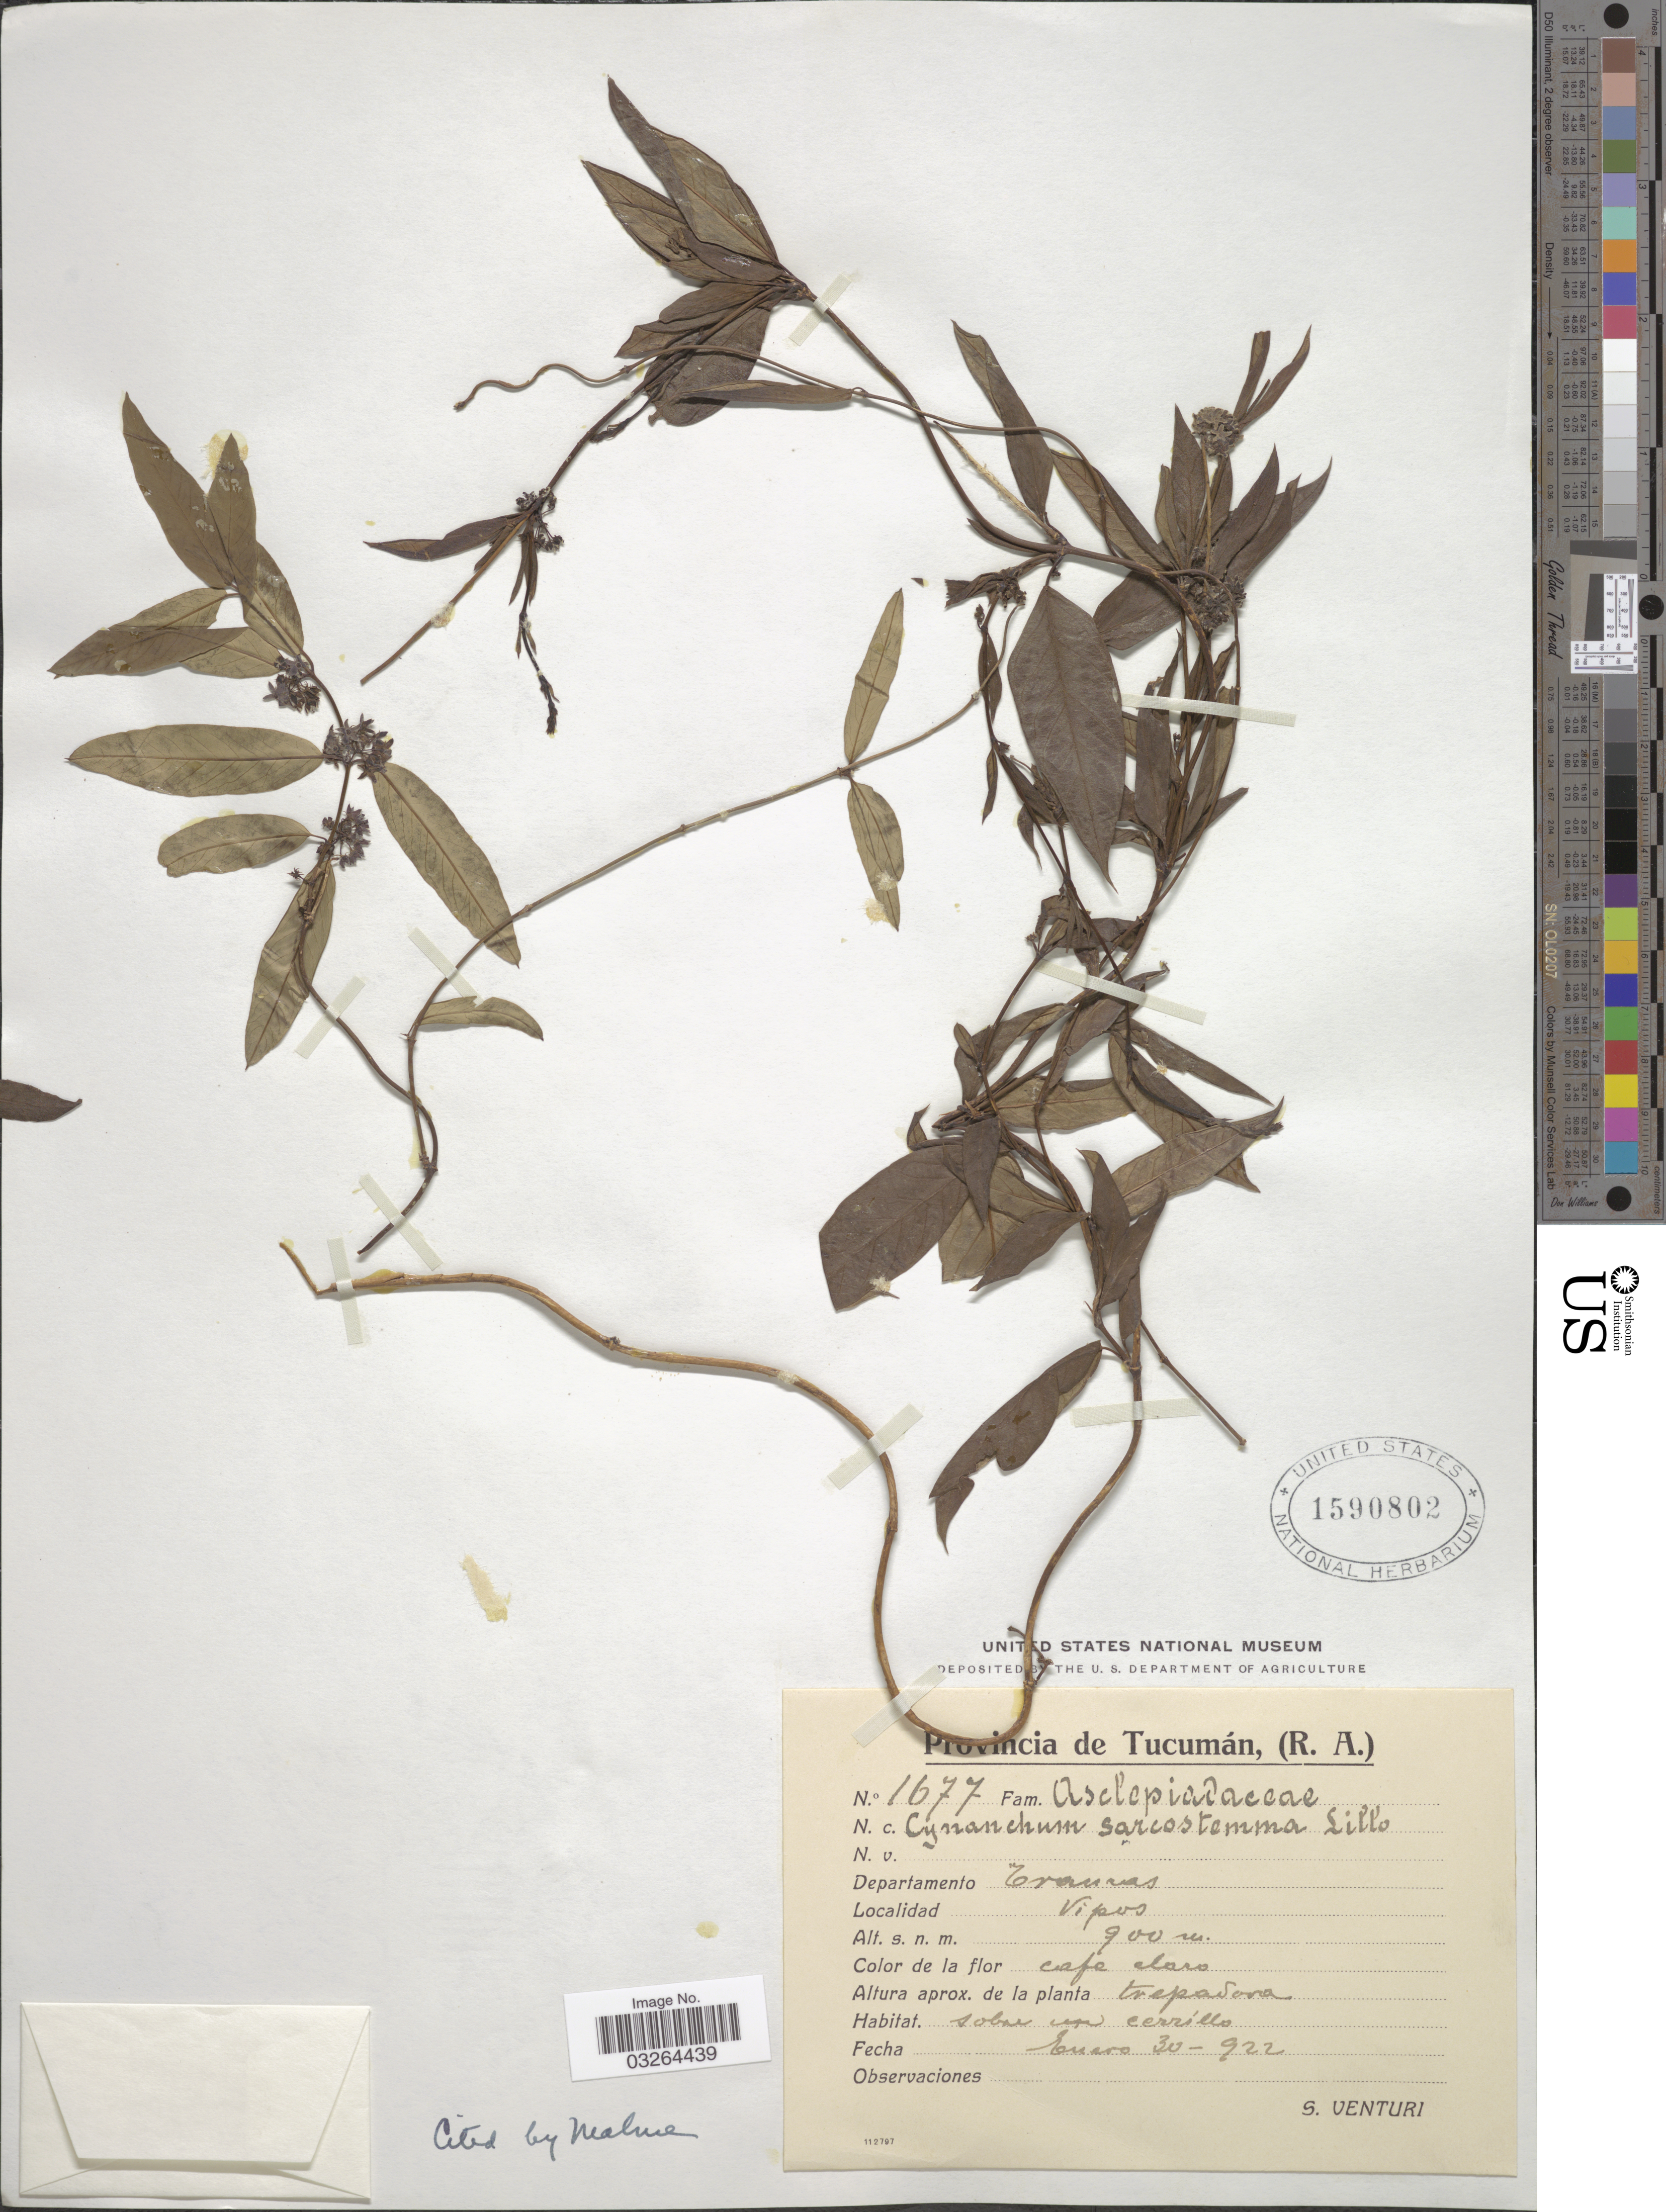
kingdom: Plantae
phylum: Tracheophyta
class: Magnoliopsida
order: Gentianales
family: Apocynaceae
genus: Cynanchum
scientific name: Cynanchum sarcostemma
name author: Lillo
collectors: S. Venturi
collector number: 1677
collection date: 1922-01-30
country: Argentina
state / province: Tucuman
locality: Departamento Trancas, Vipos.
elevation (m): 900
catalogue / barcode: US 1590802